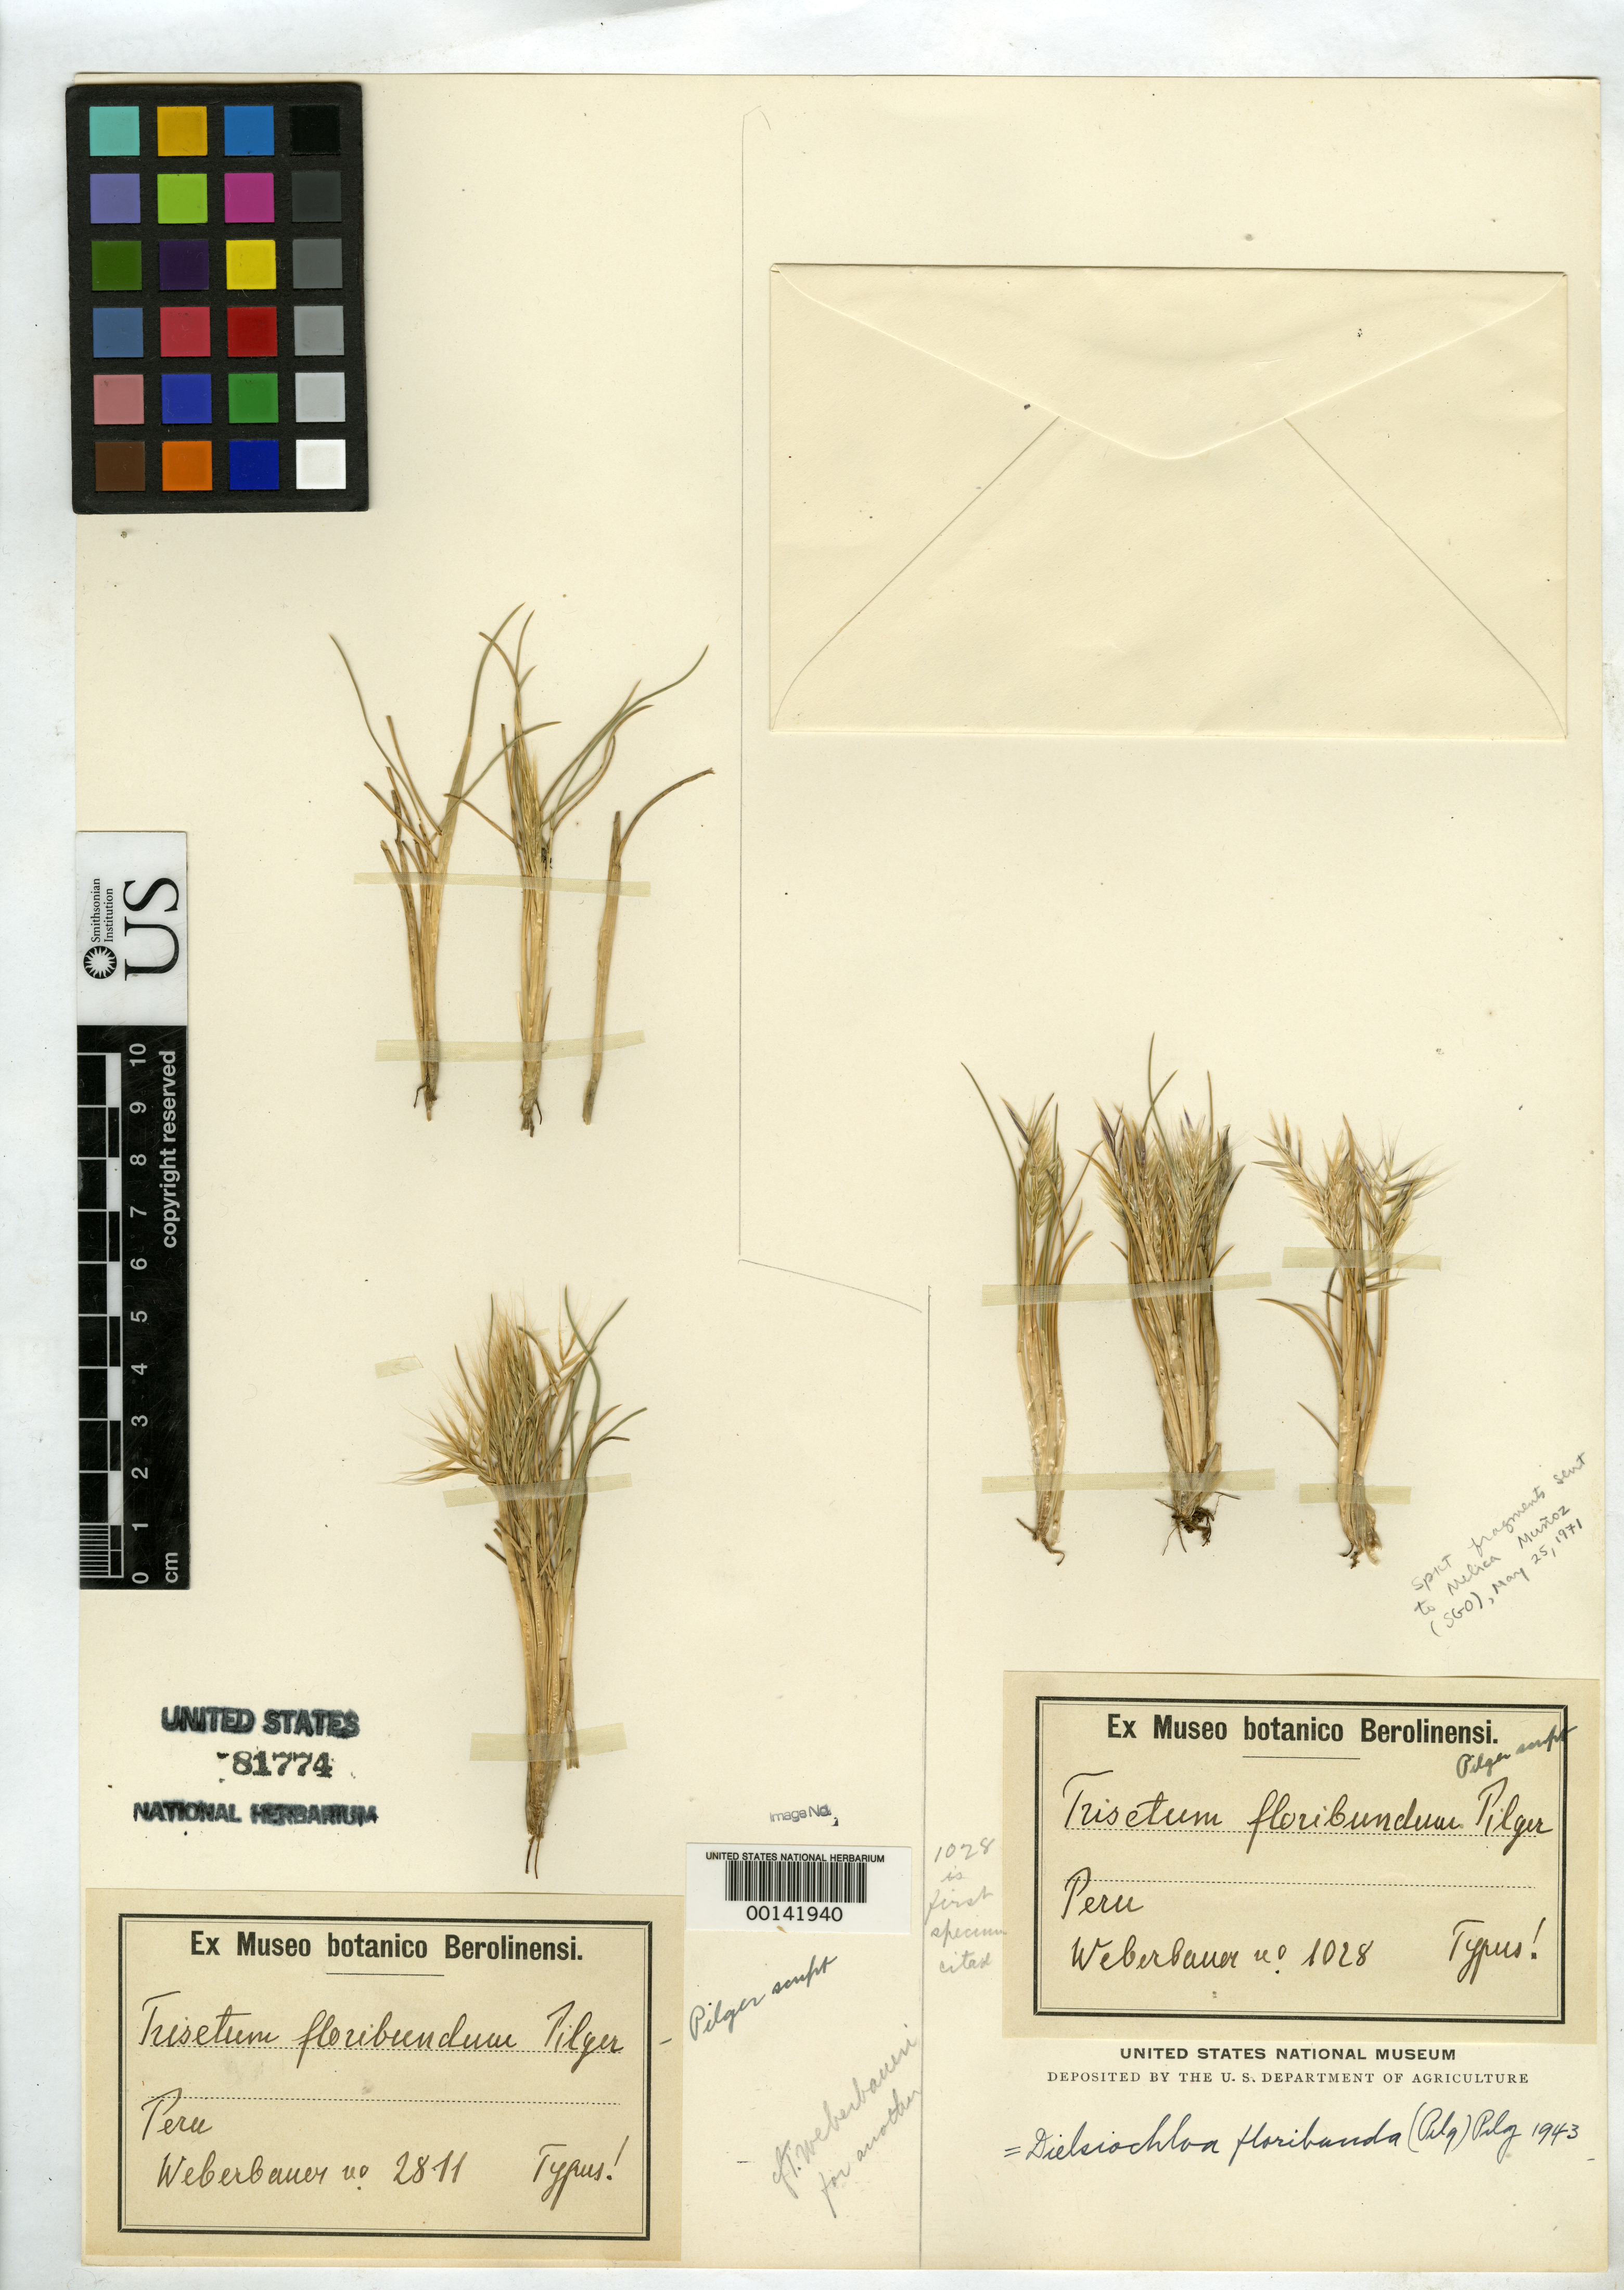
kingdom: Plantae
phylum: Tracheophyta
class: Liliopsida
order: Poales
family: Poaceae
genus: Trisetum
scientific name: Trisetum floribunda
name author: Pilg. in Engl.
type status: Isotype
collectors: A. Weberbauer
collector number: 1028, 2811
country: Peru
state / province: Puno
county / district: Sandia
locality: Ananea.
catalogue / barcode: US 81774